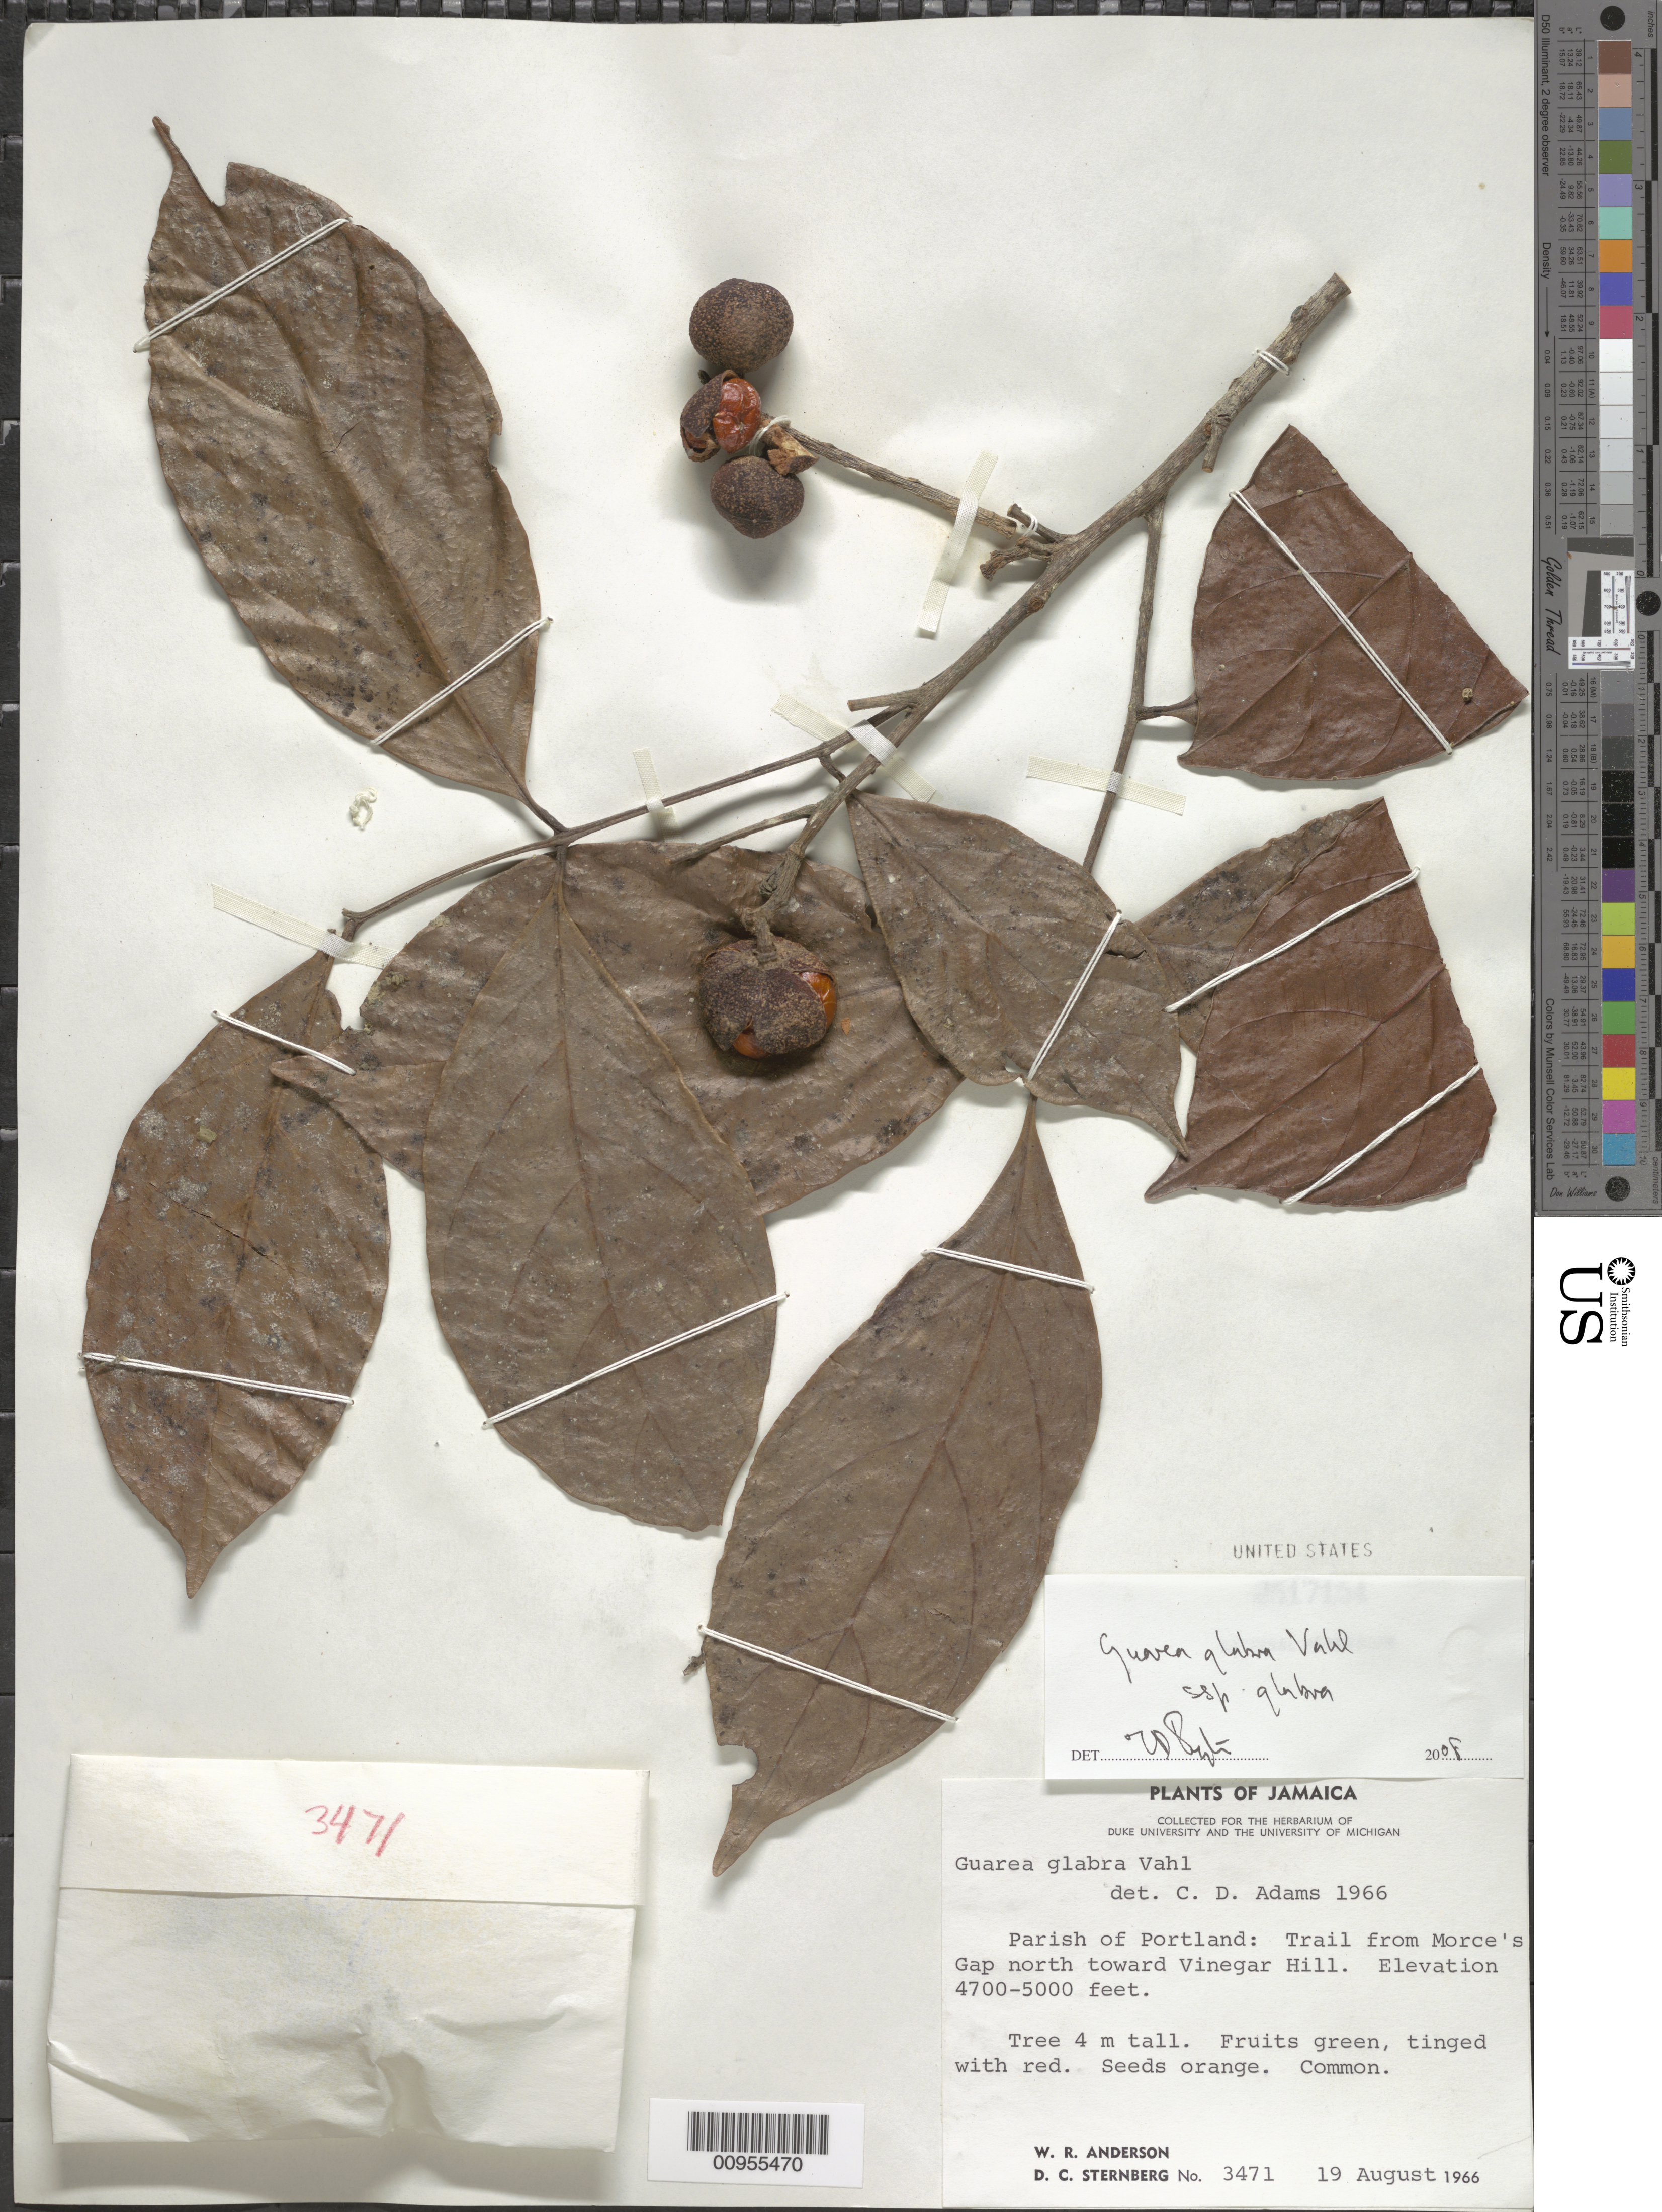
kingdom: Plantae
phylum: Tracheophyta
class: Magnoliopsida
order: Sapindales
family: Meliaceae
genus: Guarea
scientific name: Guarea glabra subsp. glabra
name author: Vahl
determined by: Pennington, T. D., (K)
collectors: W. R. Anderson & D. Sternberg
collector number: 3471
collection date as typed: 19 Aug 1966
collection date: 1966-08-19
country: Jamaica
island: Jamaica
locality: Parish of Portland; trail from Morce's Gap north toward Vinegar Hill.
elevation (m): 1433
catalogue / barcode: US 2517154